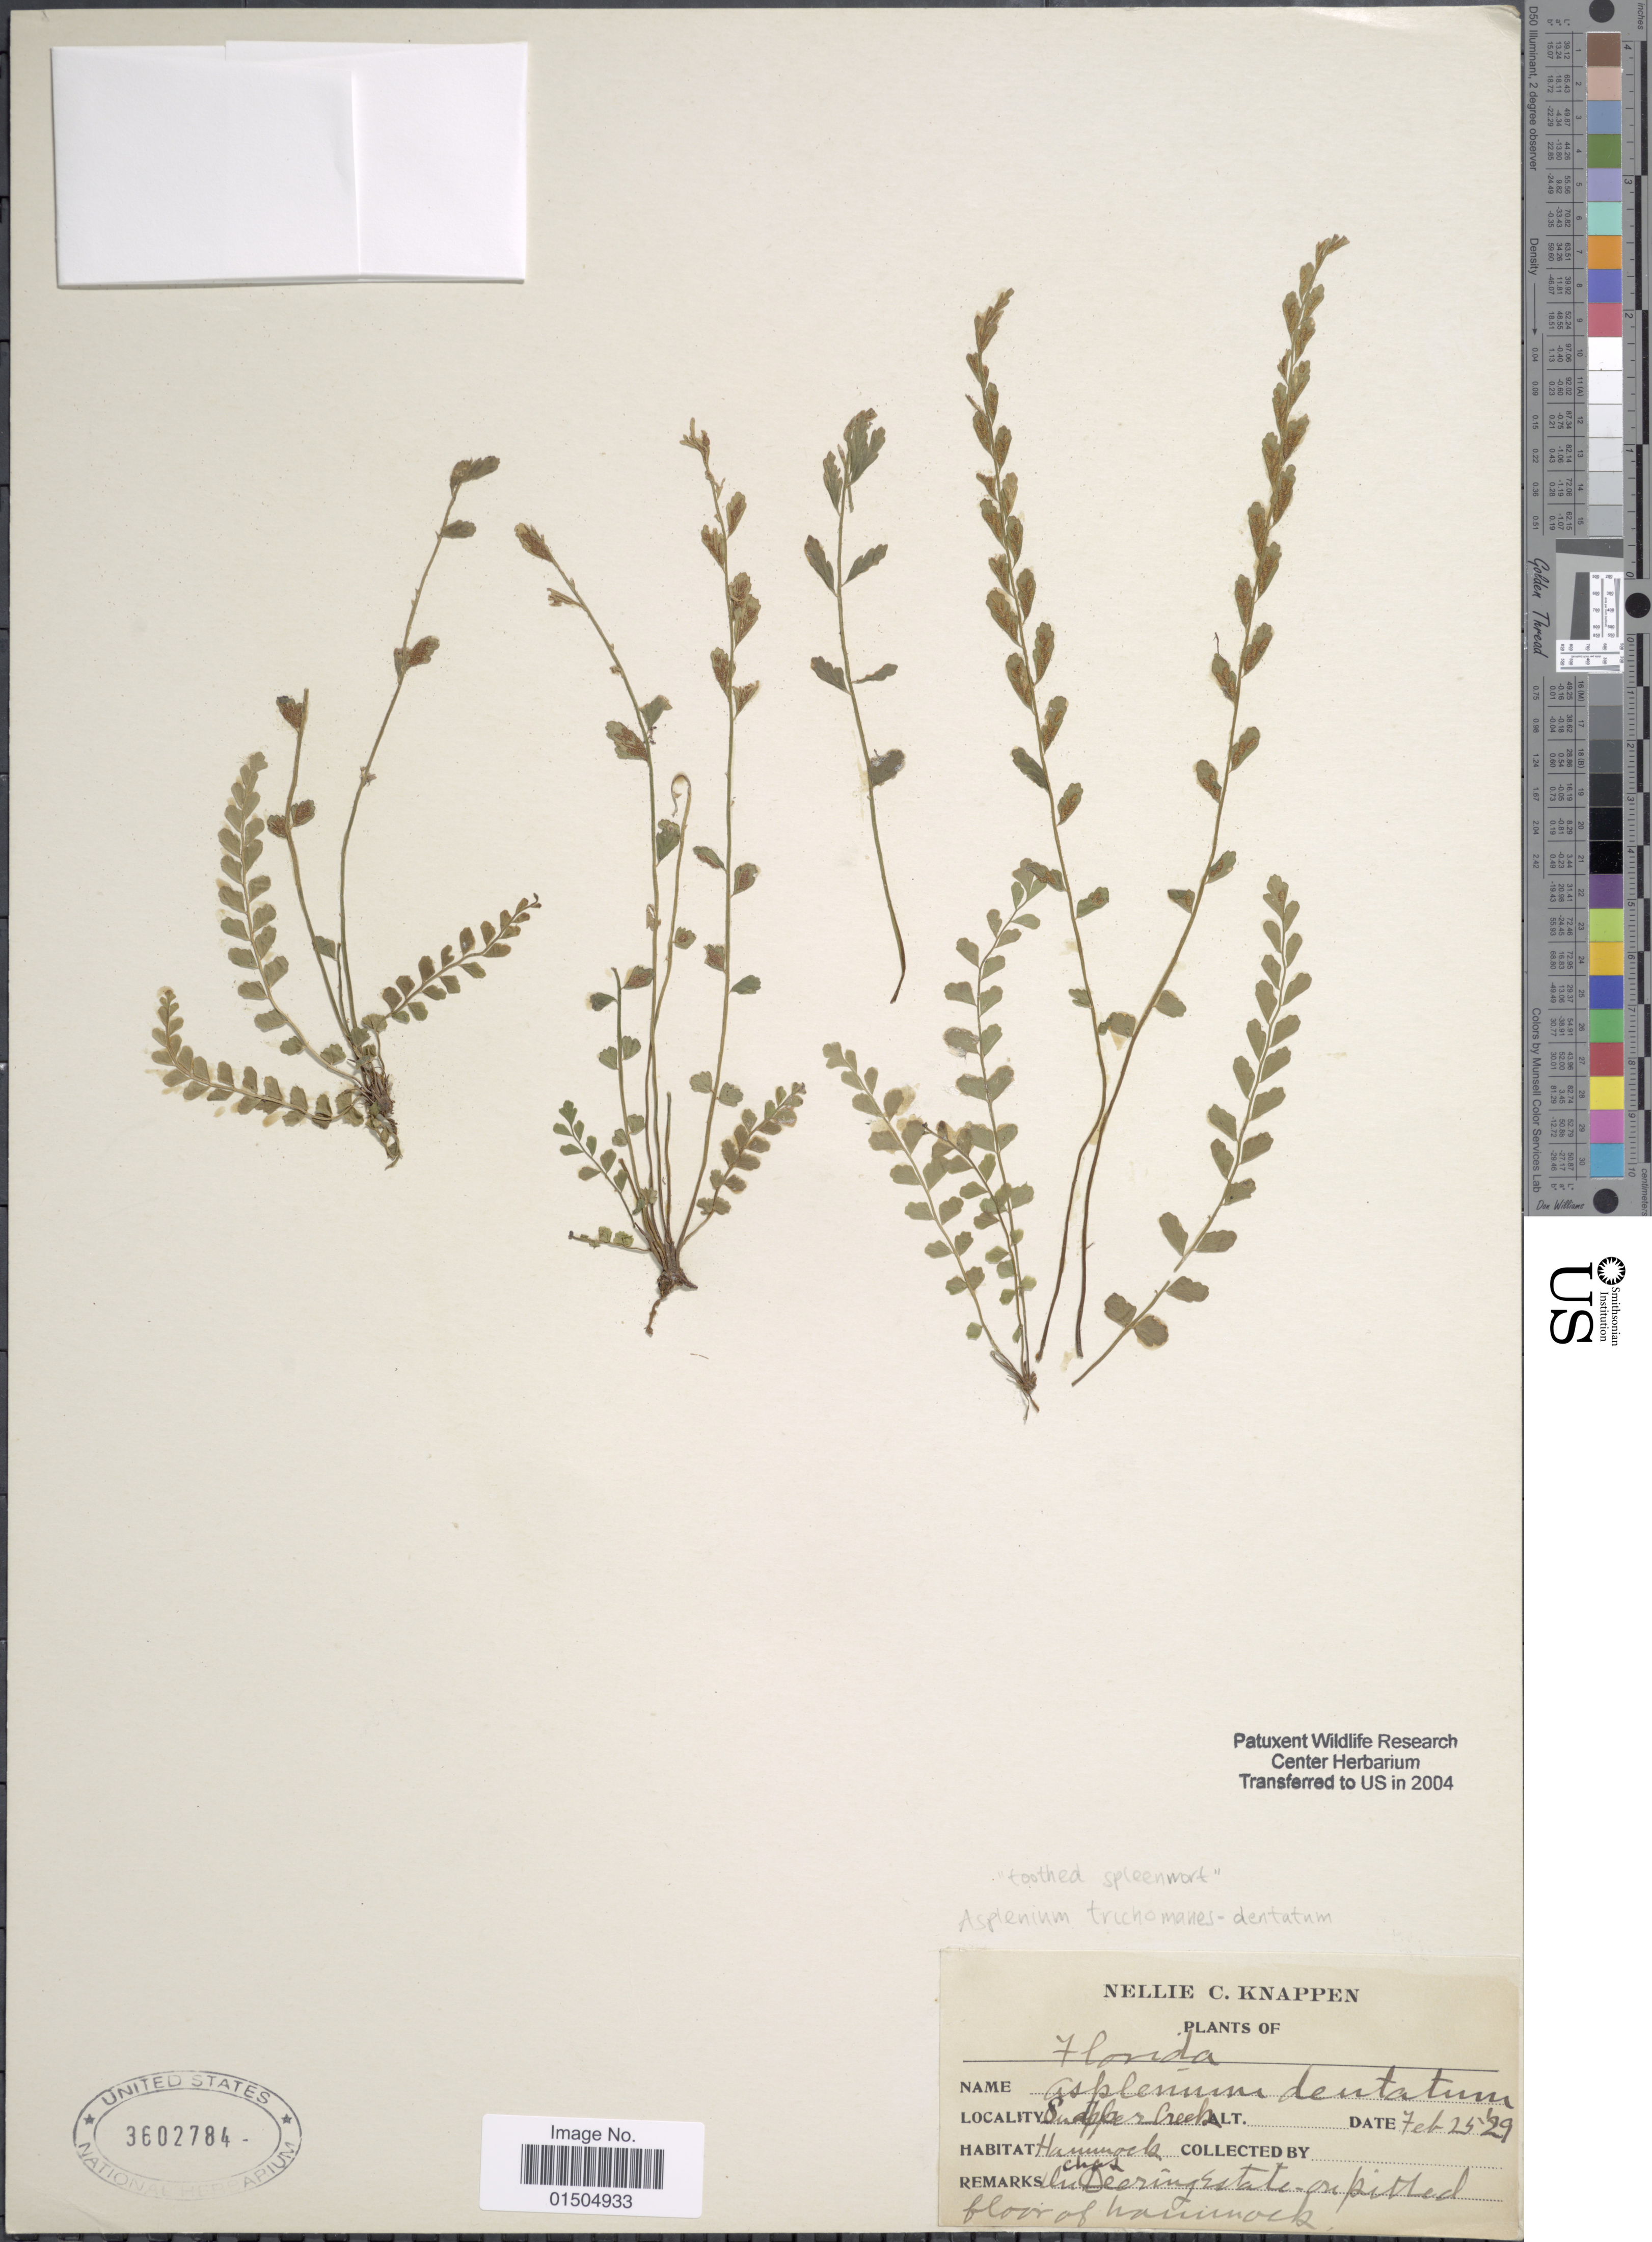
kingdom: Plantae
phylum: Tracheophyta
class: Polypodiopsida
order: Polypodiales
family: Aspleniaceae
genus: Asplenium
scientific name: Asplenium trichomanes-dentatum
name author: L.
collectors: N. Knappen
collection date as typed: Transcribed d/m/y: 25/2/29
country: United States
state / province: Florida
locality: Sussex Creek, Hammock.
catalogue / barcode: US 3602784